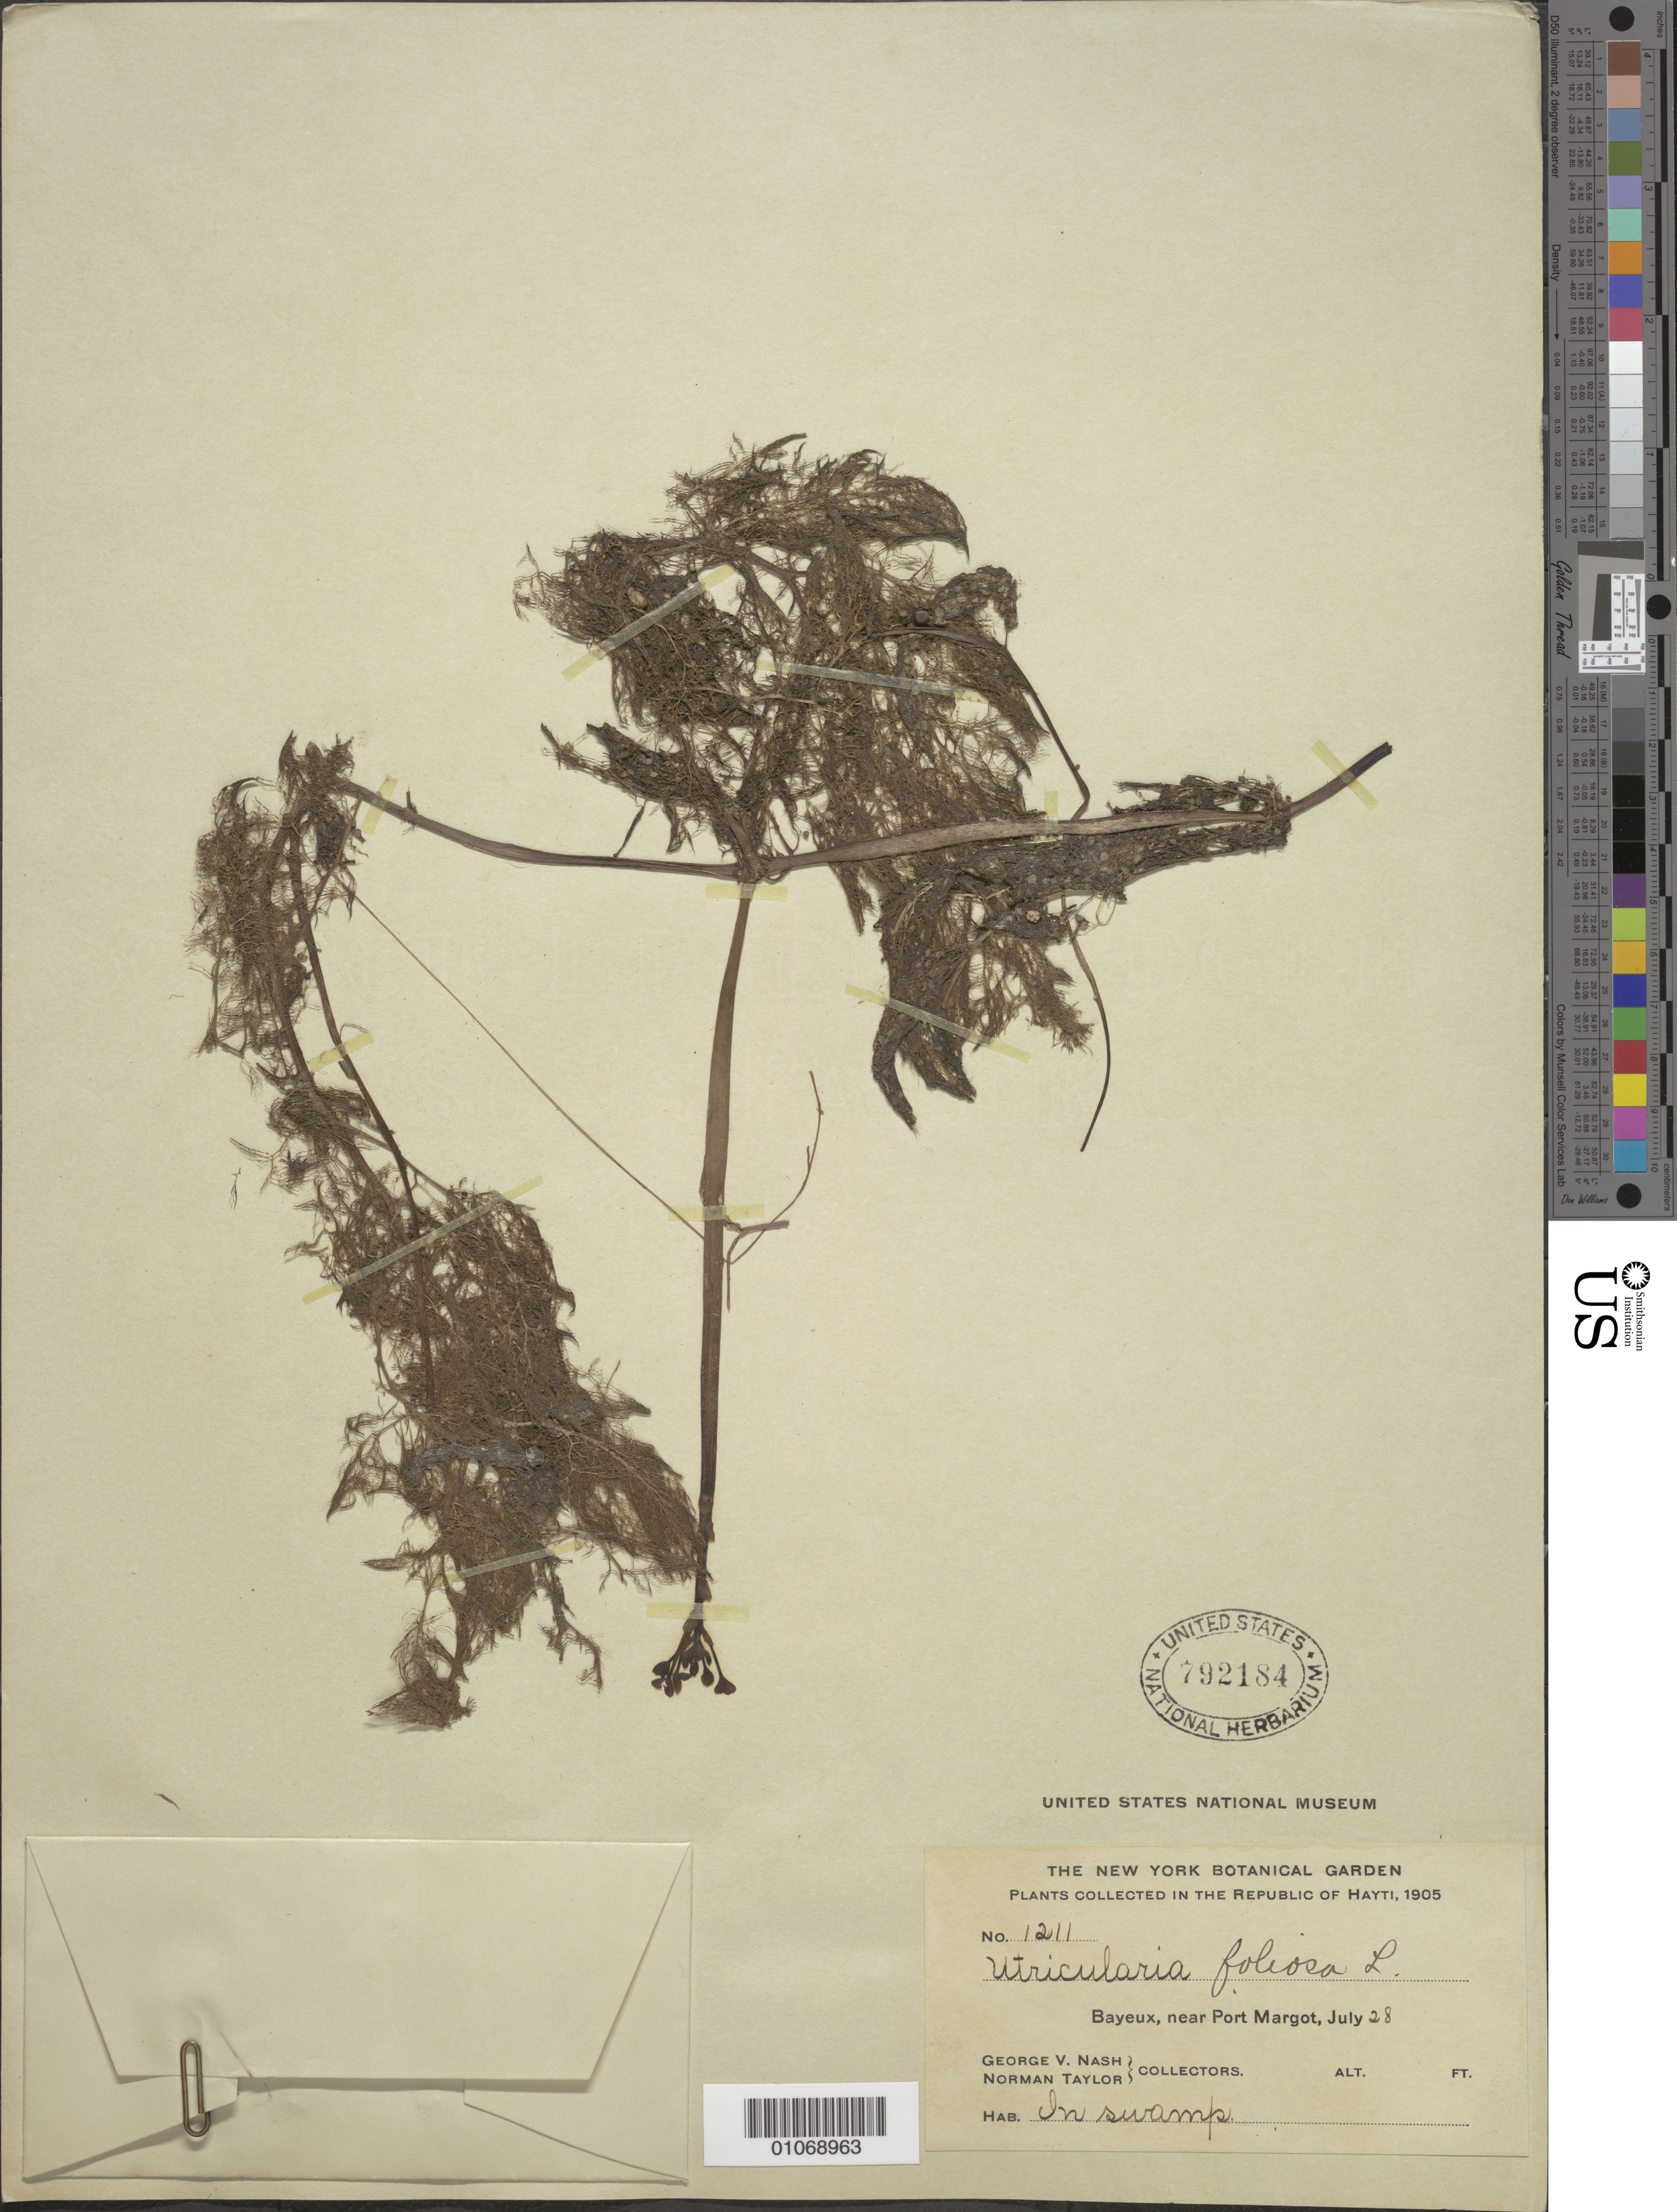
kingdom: Plantae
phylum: Tracheophyta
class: Magnoliopsida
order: Lamiales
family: Lentibulariaceae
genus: Utricularia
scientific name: Utricularia foliosa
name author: L.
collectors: G. V. Nash & N. Taylor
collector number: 1211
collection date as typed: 28 Jul 1905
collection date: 1905-07-28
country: Haiti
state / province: Nord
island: Hispaniola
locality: Bayeux, near Port Margot. In swamp.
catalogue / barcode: US 792184